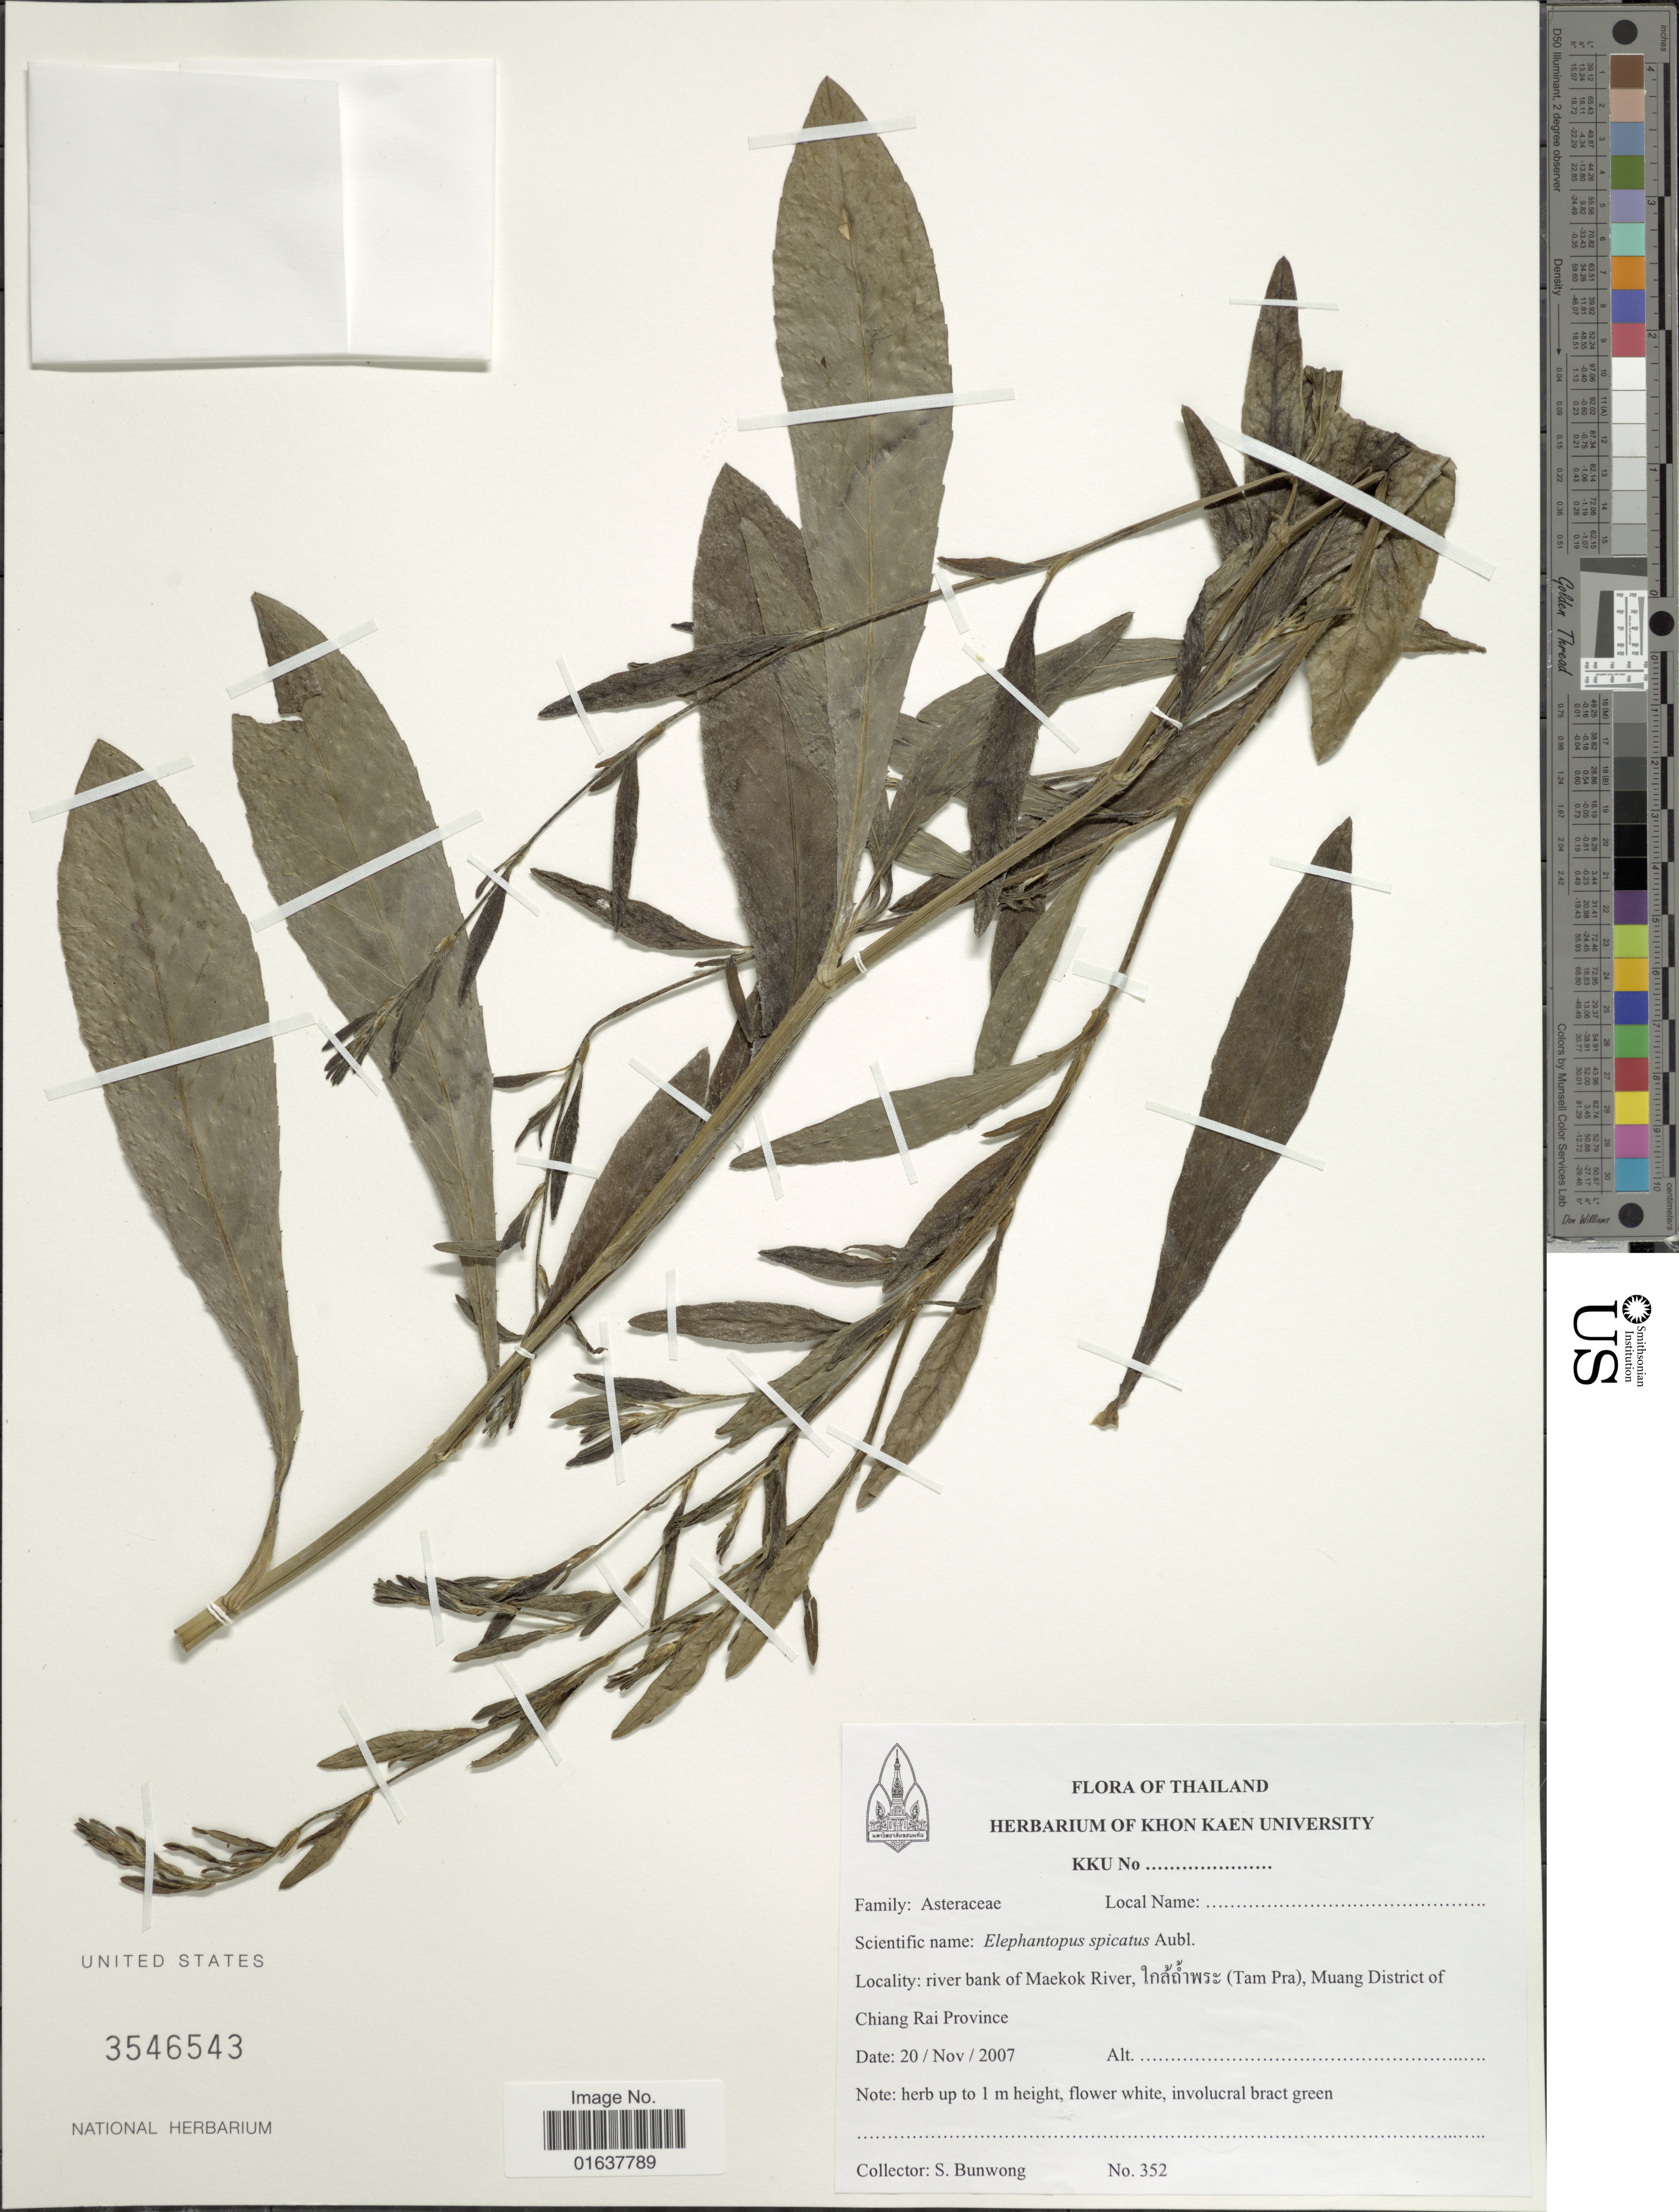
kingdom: Plantae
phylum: Tracheophyta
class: Magnoliopsida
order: Asterales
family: Asteraceae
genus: Pseudelephantopus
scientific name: Pseudelephantopus spicatus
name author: (Juss. ex Aubl.) C.F. Baker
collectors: S. Bunwong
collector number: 352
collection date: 2007-11-20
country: Thailand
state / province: Chiang Rai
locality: River bank of Maekok River, (Tam Pra), Muang District of Chiang Rai Province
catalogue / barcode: US 3546543